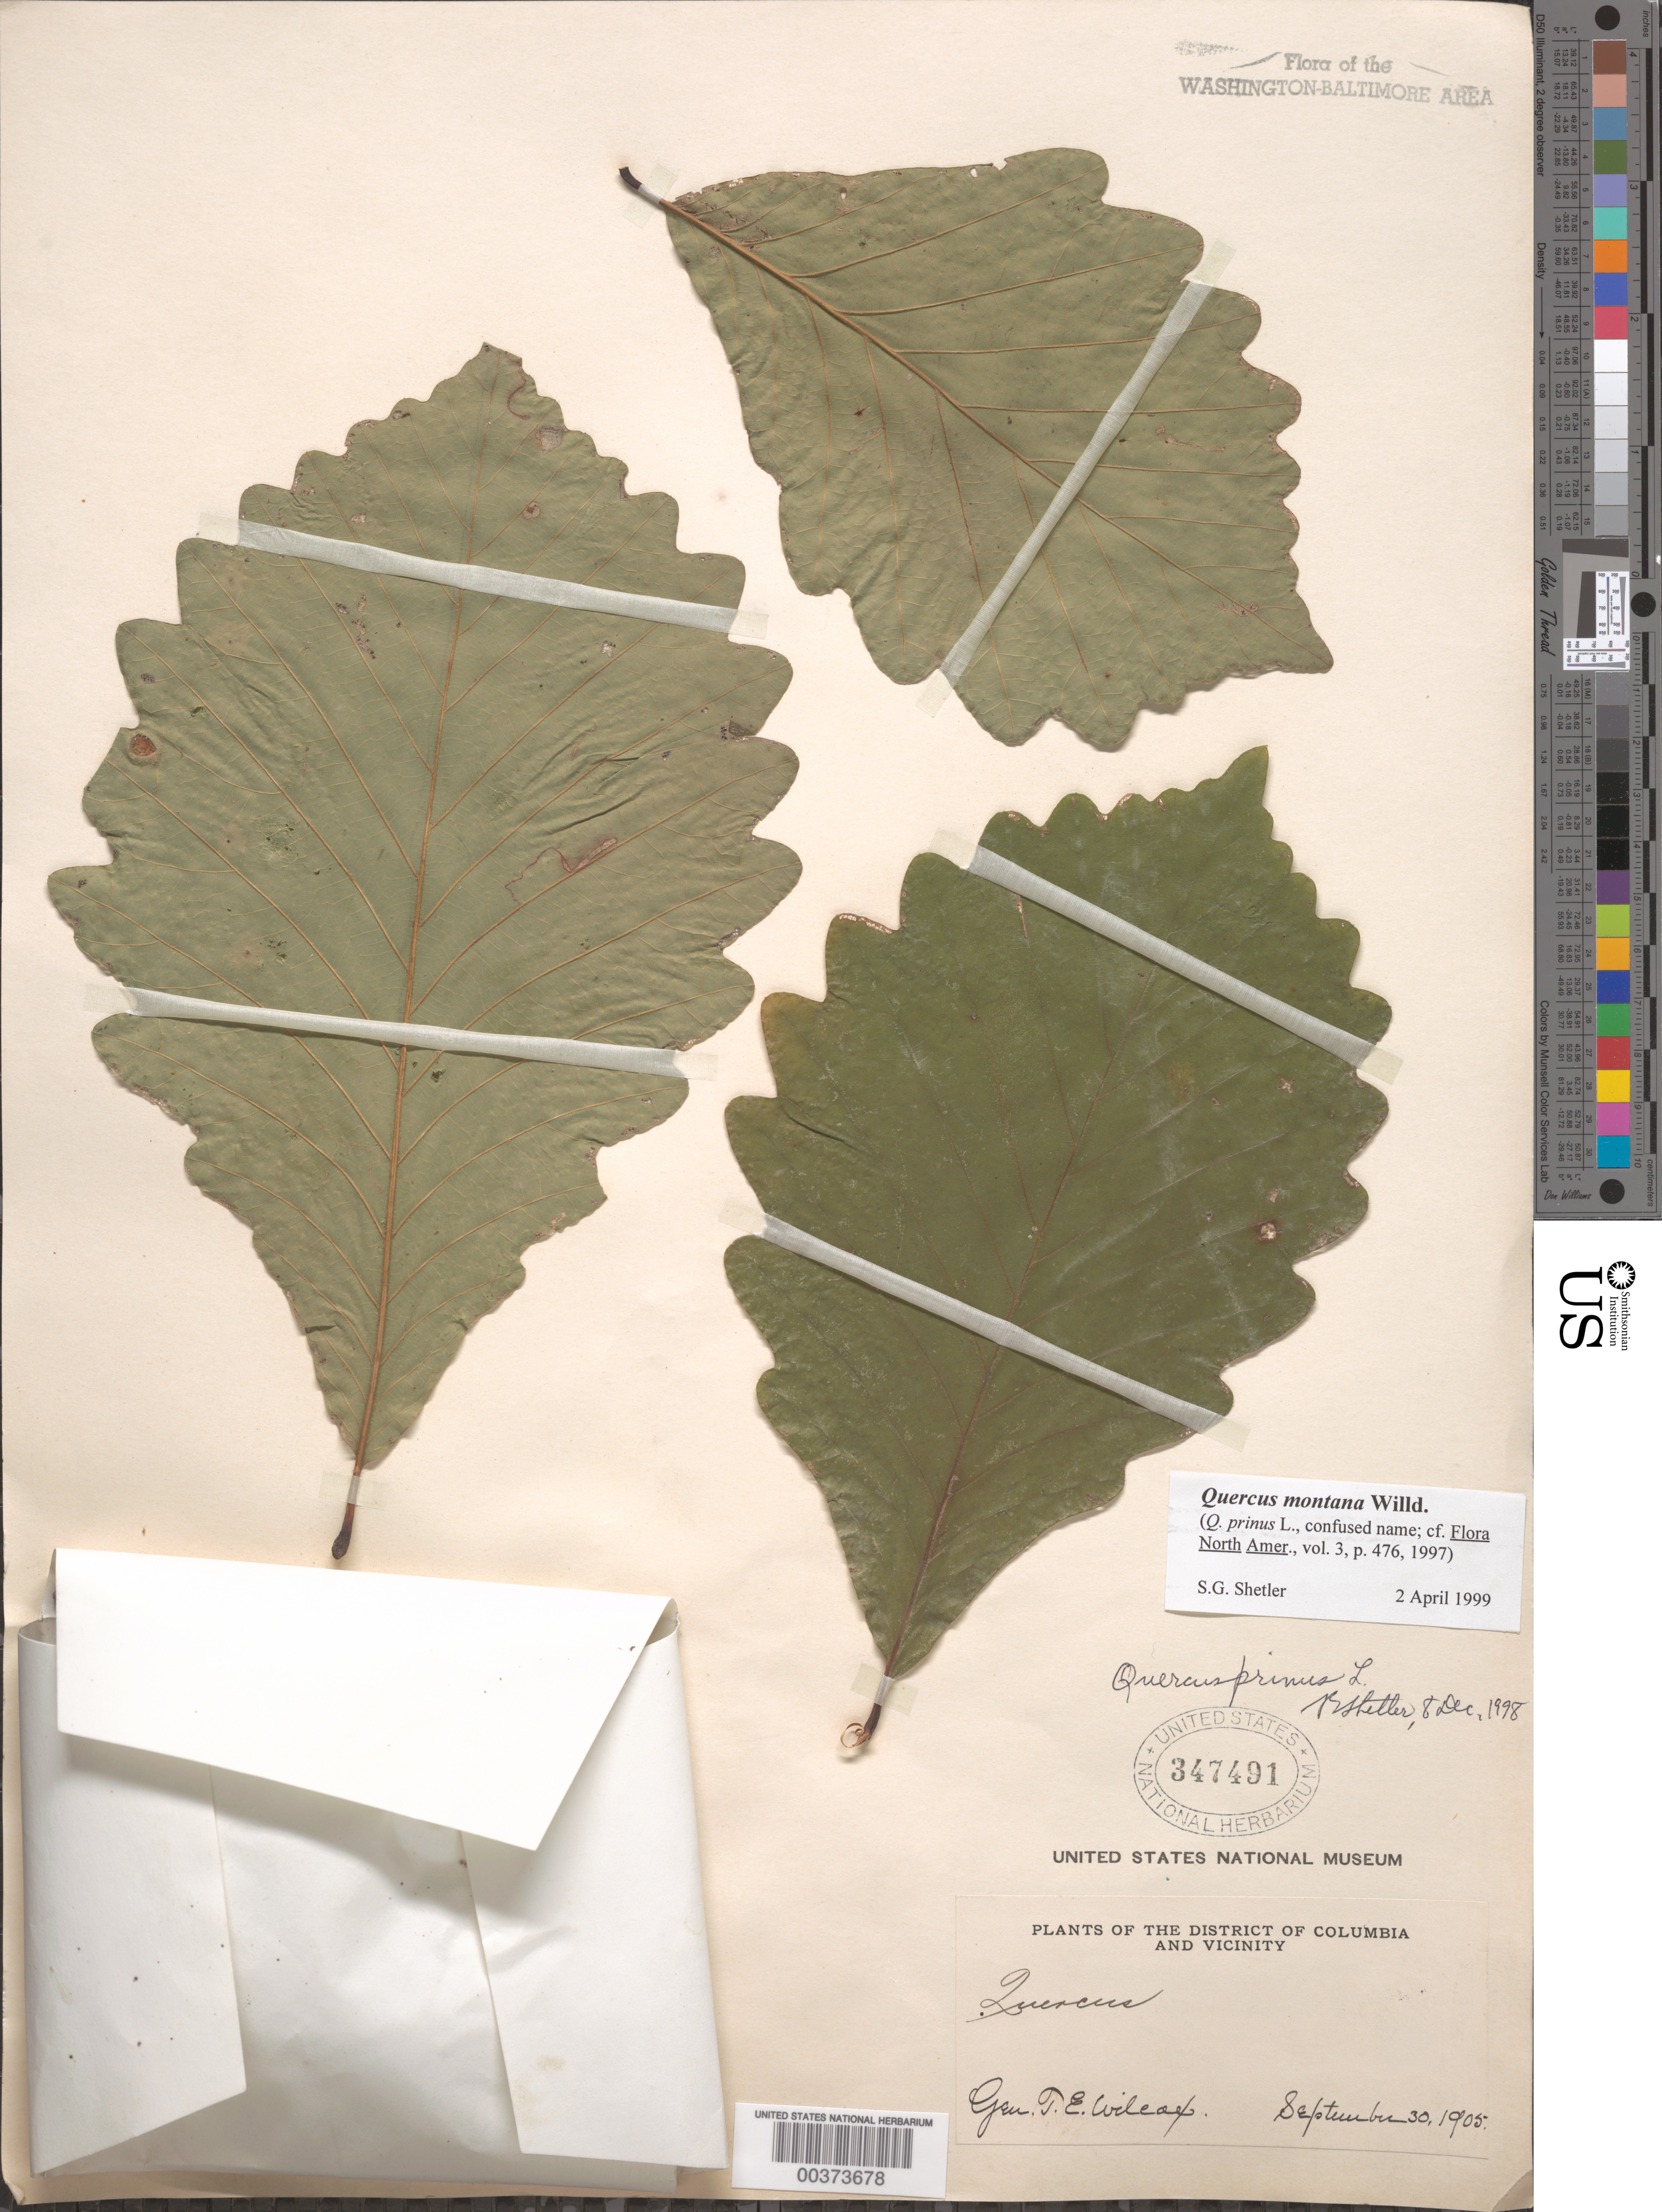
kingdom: Plantae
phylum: Tracheophyta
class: Magnoliopsida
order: Fagales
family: Fagaceae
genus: Quercus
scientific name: Quercus montana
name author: Willd.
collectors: T. E. Wilcox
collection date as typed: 30 Sep 1905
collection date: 1905-09-30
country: United States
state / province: District of Columbia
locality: Washington DC area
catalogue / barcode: US 347491